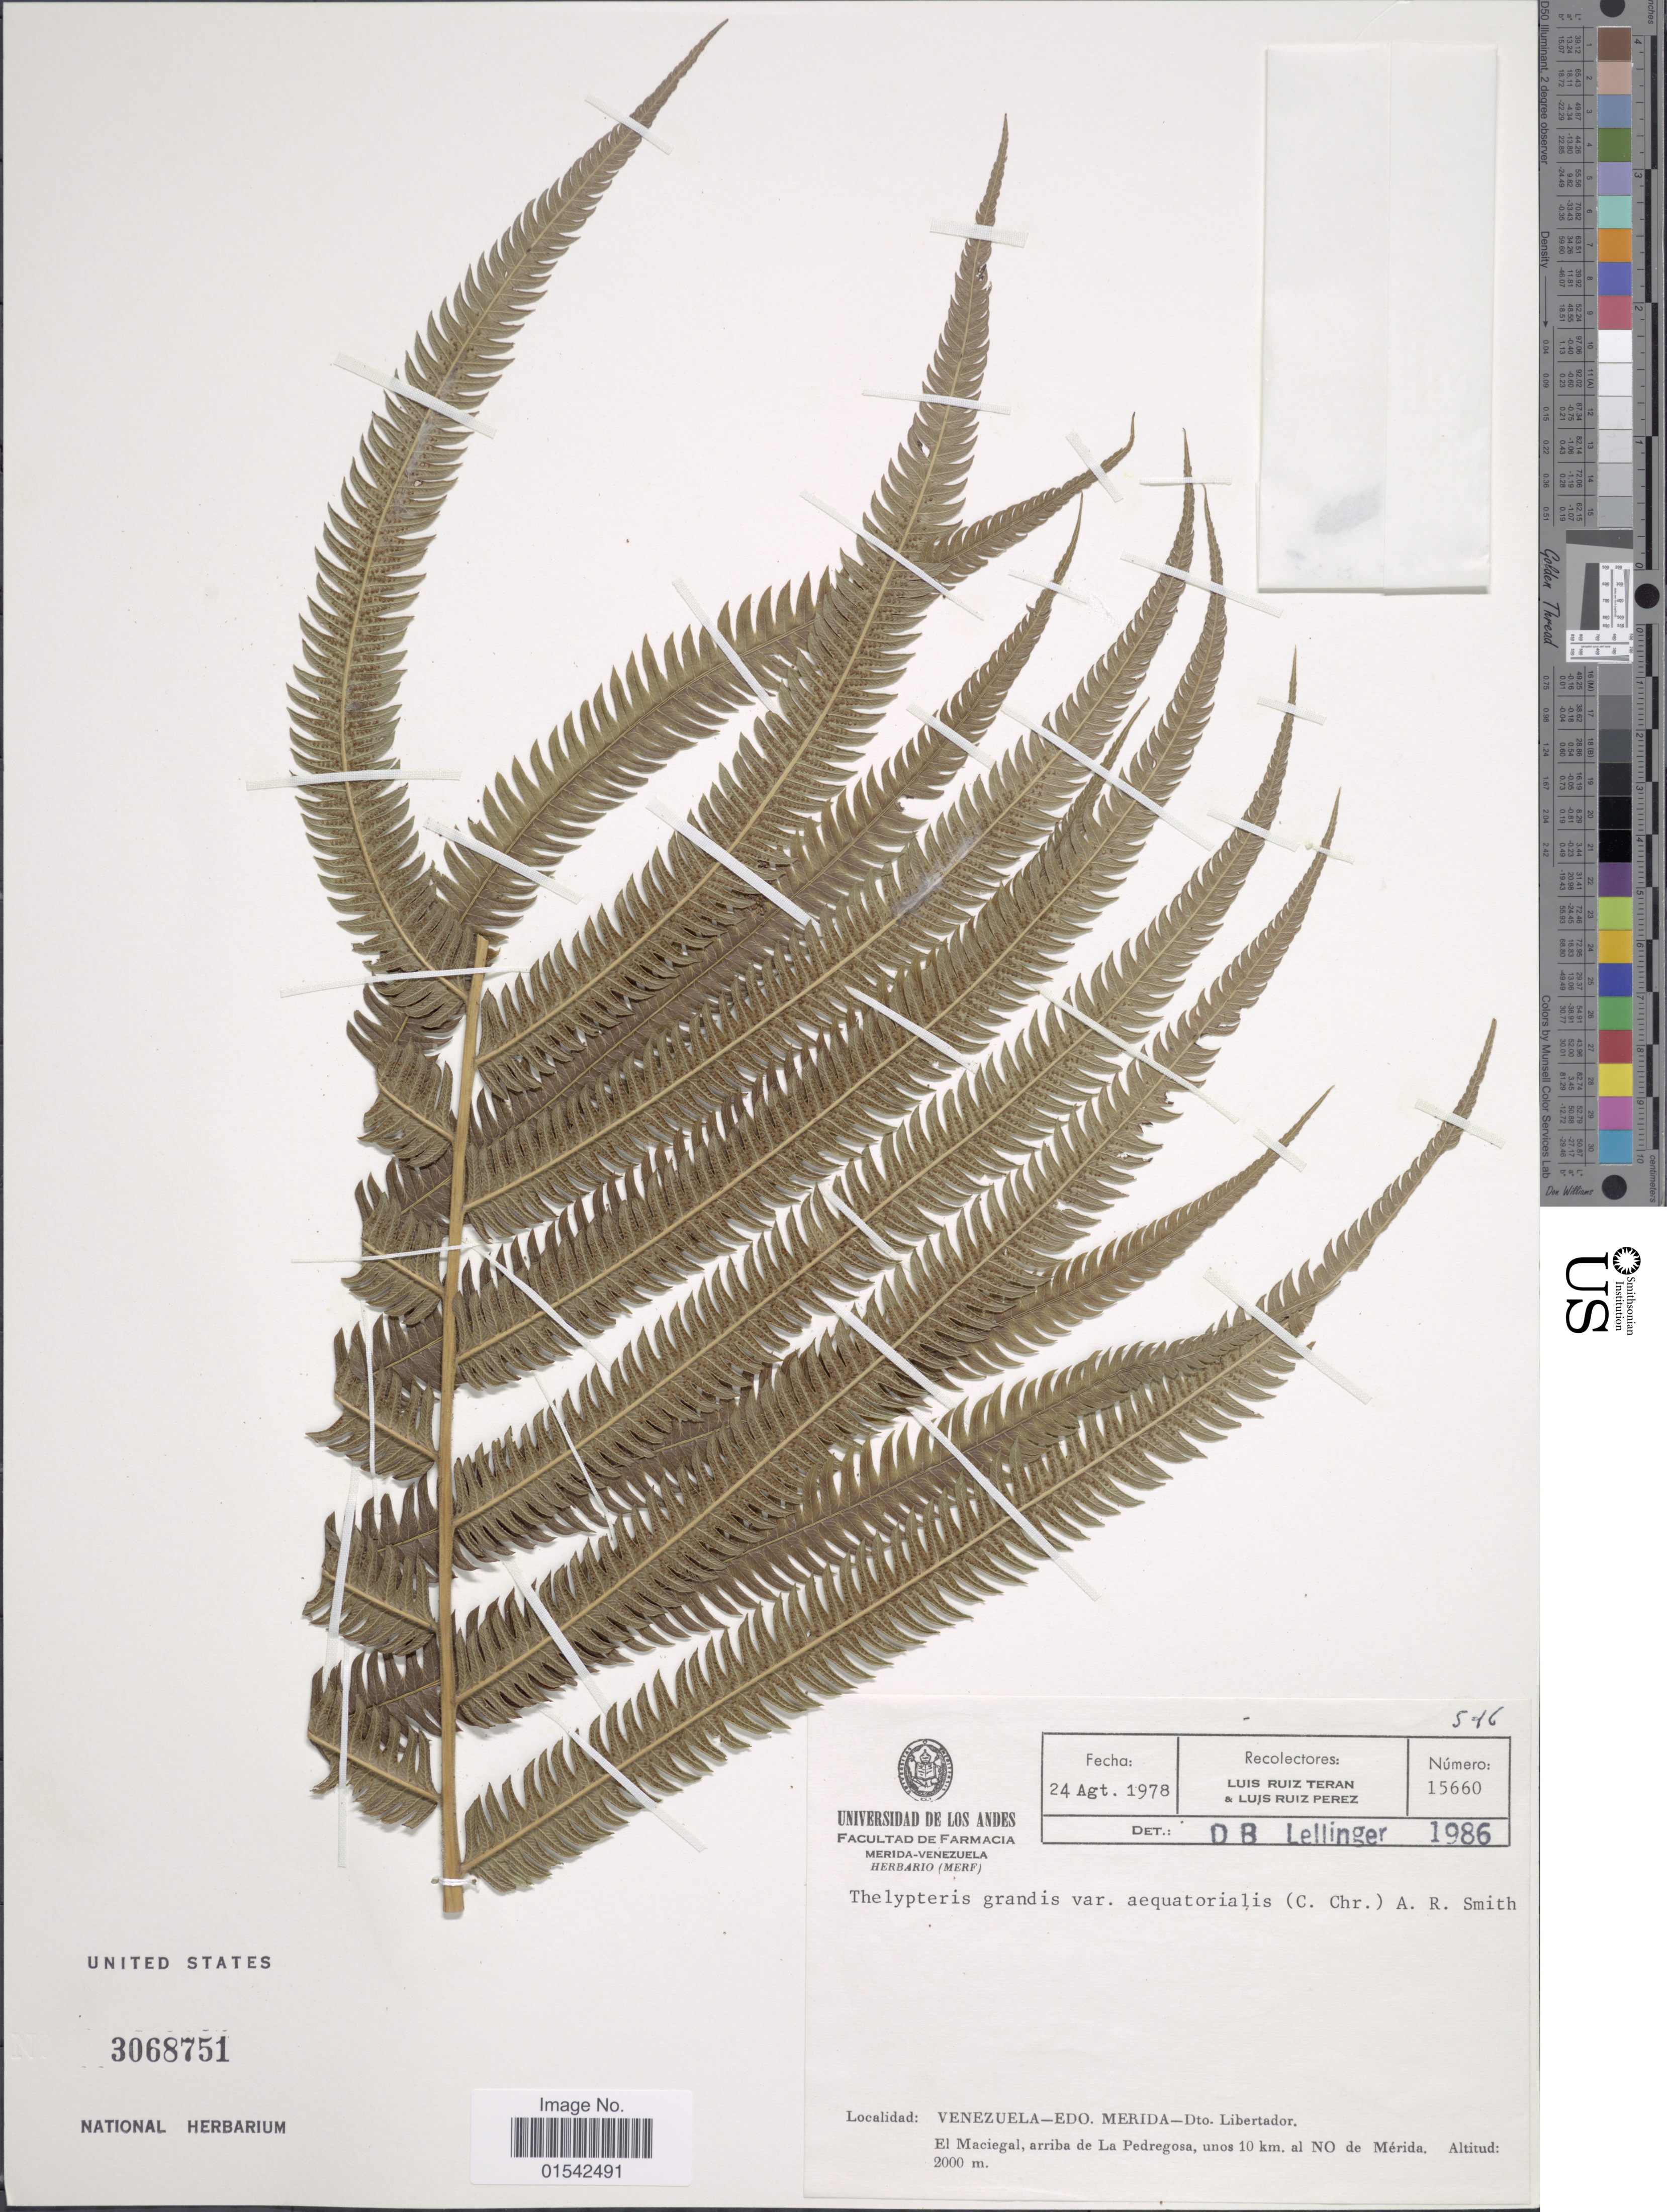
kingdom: Plantae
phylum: Tracheophyta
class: Polypodiopsida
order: Polypodiales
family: Thelypteridaceae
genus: Cyclosorus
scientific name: Cyclosorus grandis (A.R. Sm.) comb. nov., ined 2015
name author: (A.R. Sm.)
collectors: L. Teran & L. Ruiz-Perez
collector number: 15660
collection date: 1978-08-24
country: Venezuela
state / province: Mérida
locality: Dto. Libertador, El Maciegal, arriba de La Pedregosa, unos 10 km. al NO de Mérida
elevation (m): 2000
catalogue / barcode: US 3068751